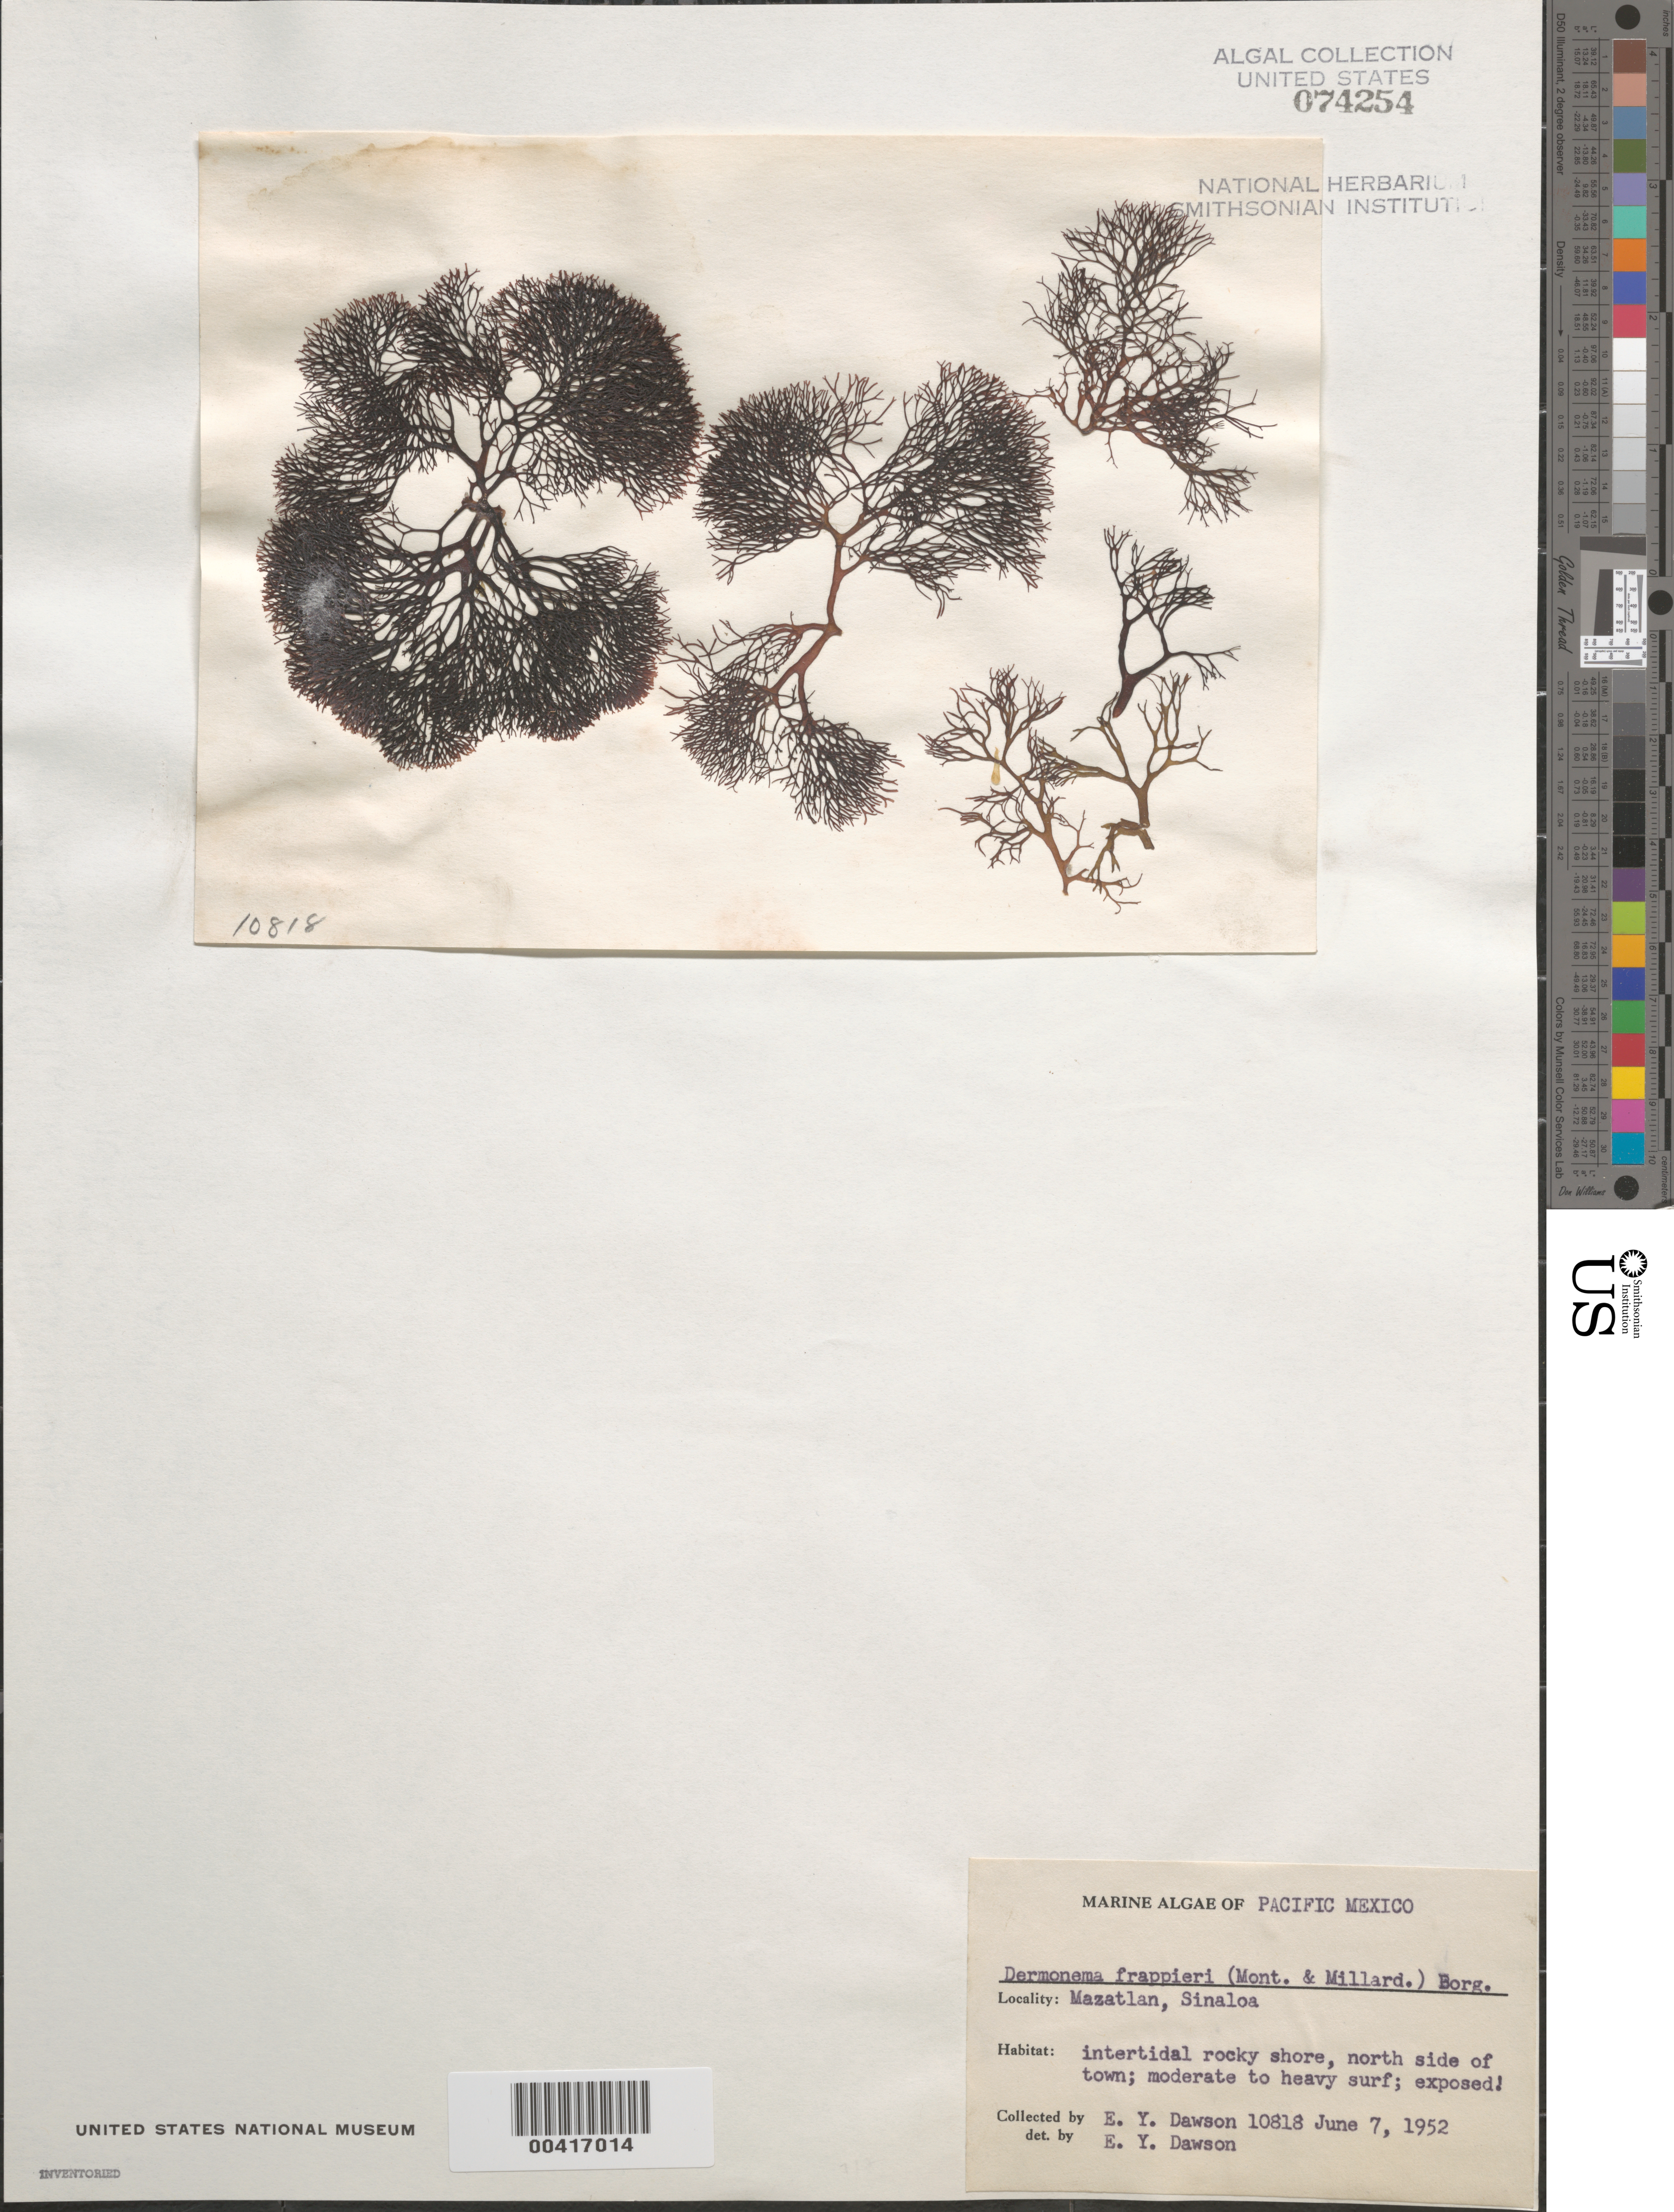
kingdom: Plantae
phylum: Rhodophyta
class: Florideophyceae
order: Nemaliales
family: Liagoraceae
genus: Dermonema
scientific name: Dermonema virens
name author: (J. Agardh) Pedroche & Ávila Ortíz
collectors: E. Y. Dawson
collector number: EYD 10818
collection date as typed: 07 Jun 1952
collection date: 1952-06-07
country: Mexico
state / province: Sinaloa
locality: Mazatlan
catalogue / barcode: US 74254